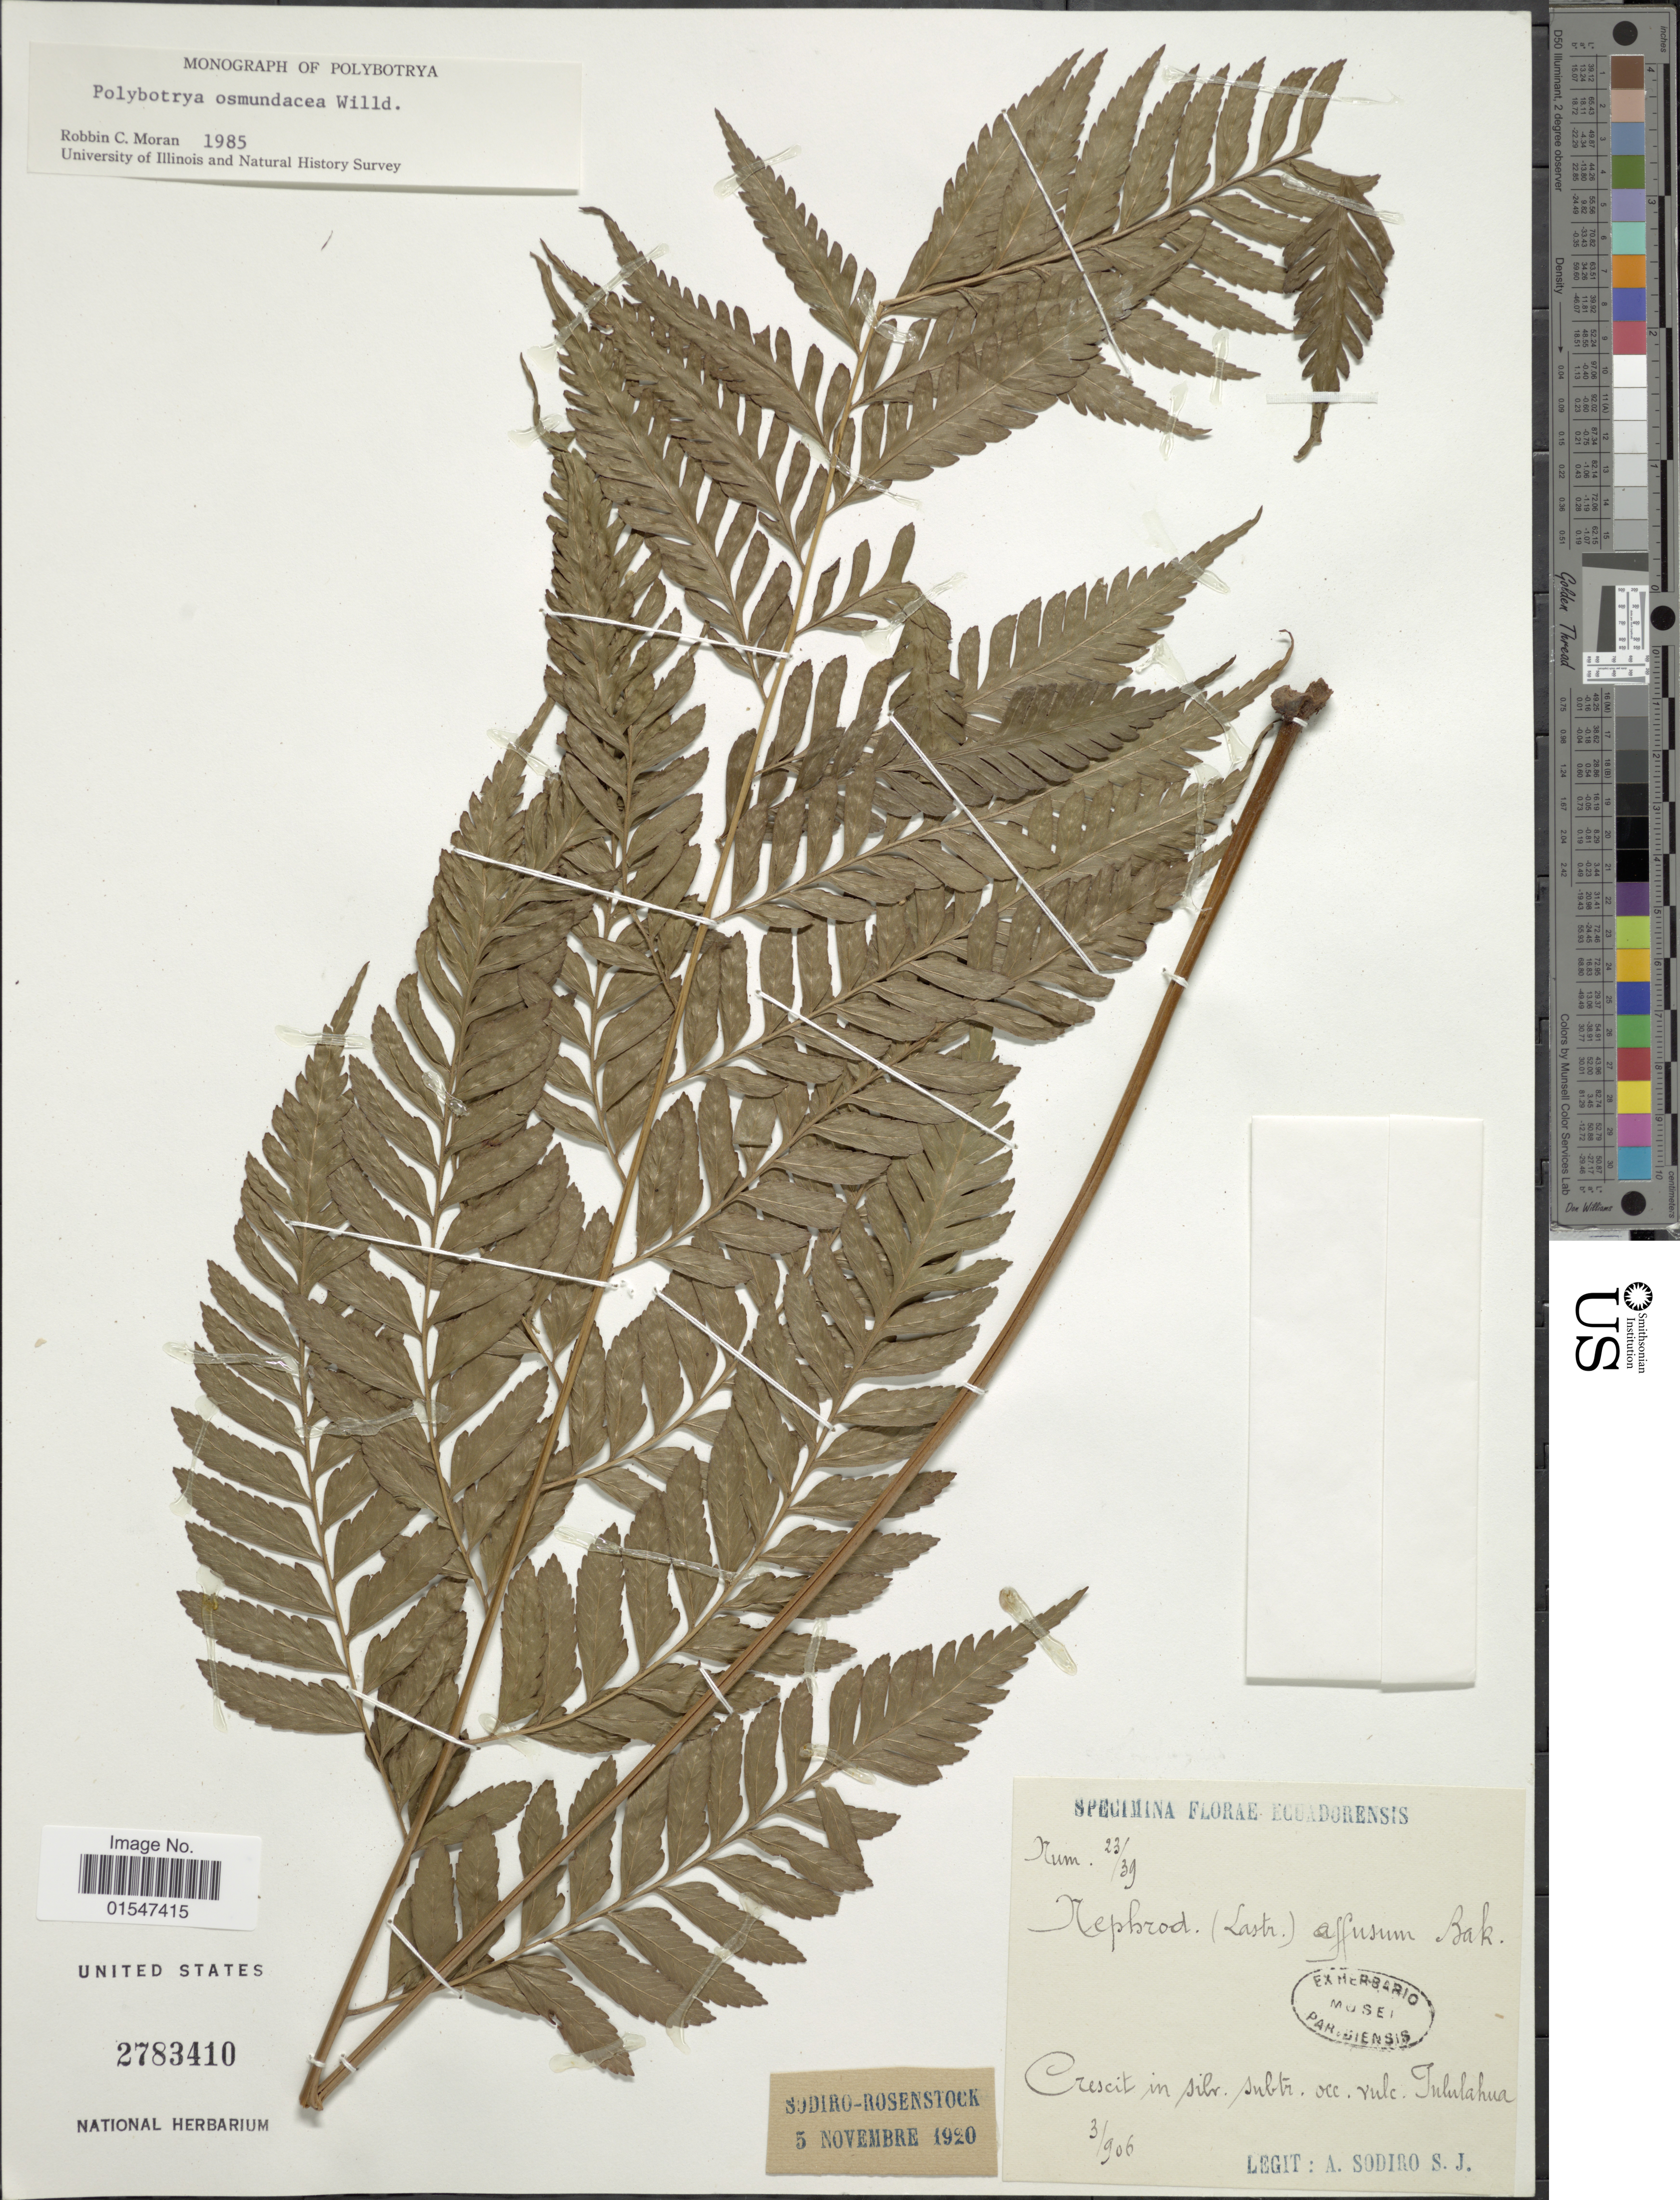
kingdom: Plantae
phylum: Tracheophyta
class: Polypodiopsida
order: Polypodiales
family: Dryopteridaceae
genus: Polybotrya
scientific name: Polybotrya osmundacea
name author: Humb. & Bonpl. ex Willd.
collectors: A. Sodiro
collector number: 23/39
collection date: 1906-03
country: Ecuador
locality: Crescit in silr, subtr. occ. vulv. Tululahua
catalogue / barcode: US 2783410